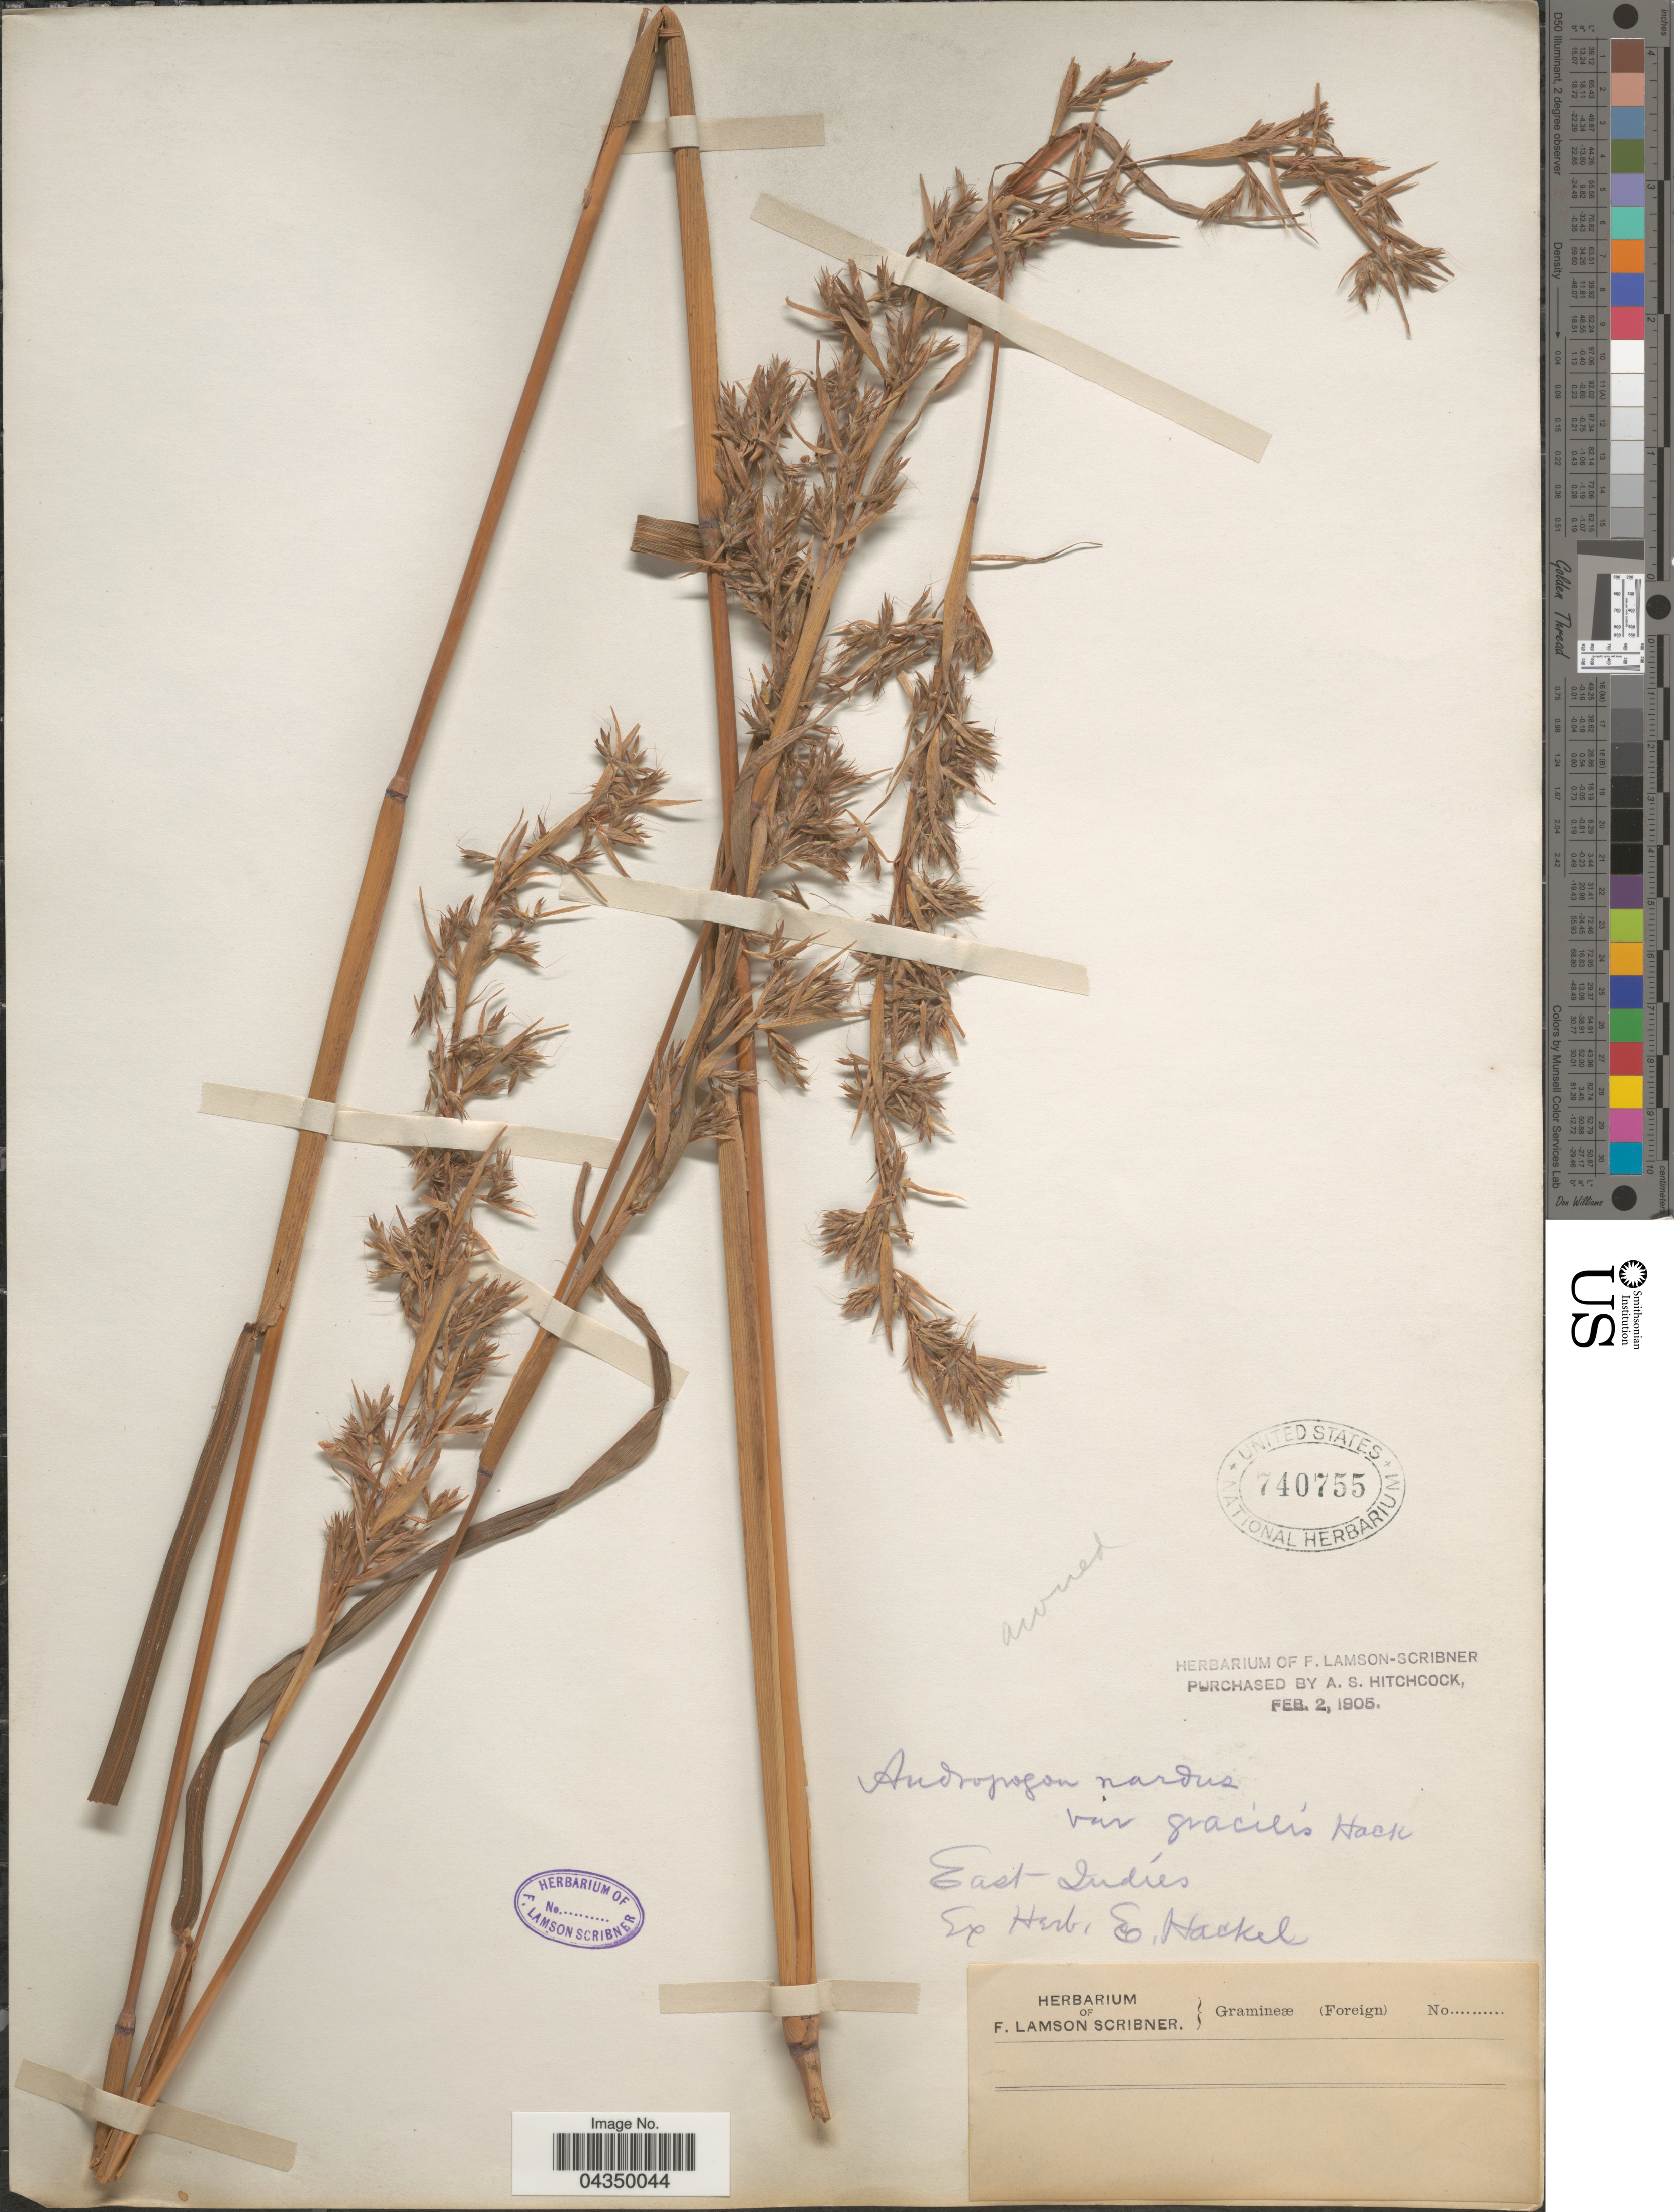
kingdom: Plantae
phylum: Tracheophyta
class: Liliopsida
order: Poales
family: Poaceae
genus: Cymbopogon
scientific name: Cymbopogon nardus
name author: (L.) Rendle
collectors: ex herb. E. Hackel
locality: East Indies.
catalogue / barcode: US 740755